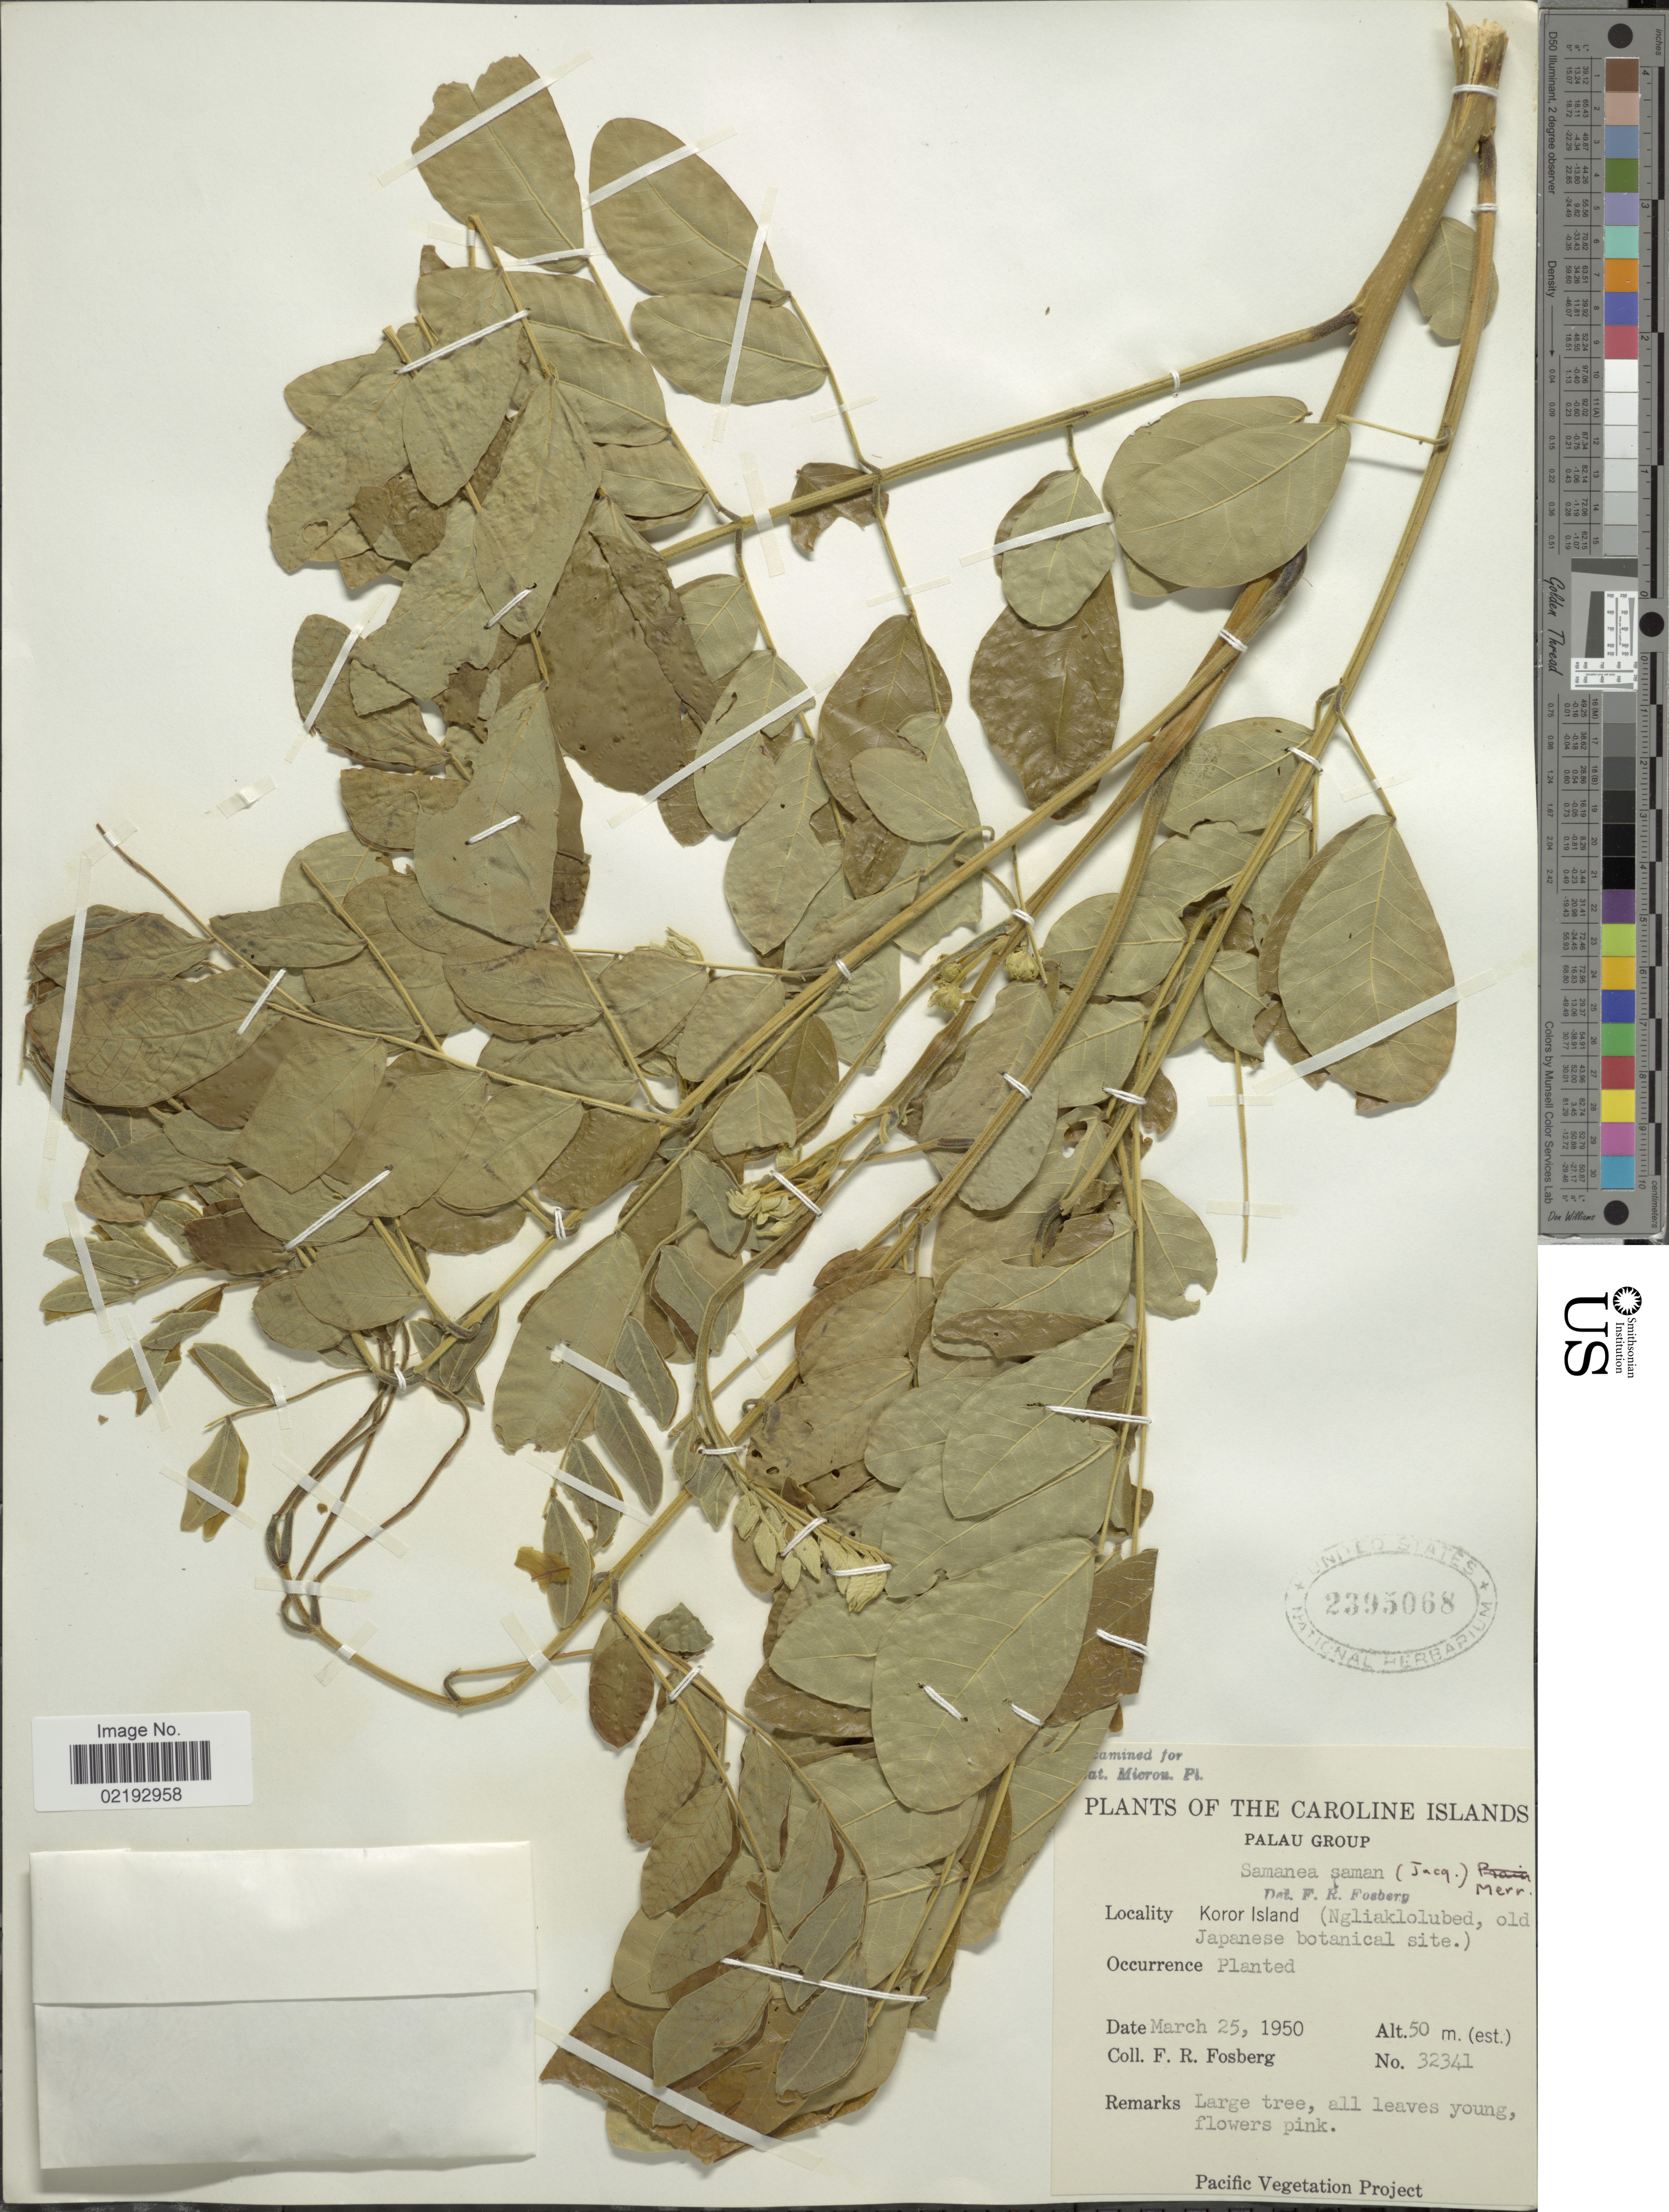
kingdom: Plantae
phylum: Tracheophyta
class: Magnoliopsida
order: Fabales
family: Fabaceae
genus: Samanea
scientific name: Samanea saman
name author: (Jacq.) Merr.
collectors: F. R. Fosberg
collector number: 32341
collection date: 1950-03-25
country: Palau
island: Oreor [Koror]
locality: Koror Island (Ngliakolubed, old Japanese botanical site)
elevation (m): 50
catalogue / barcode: US 2395068